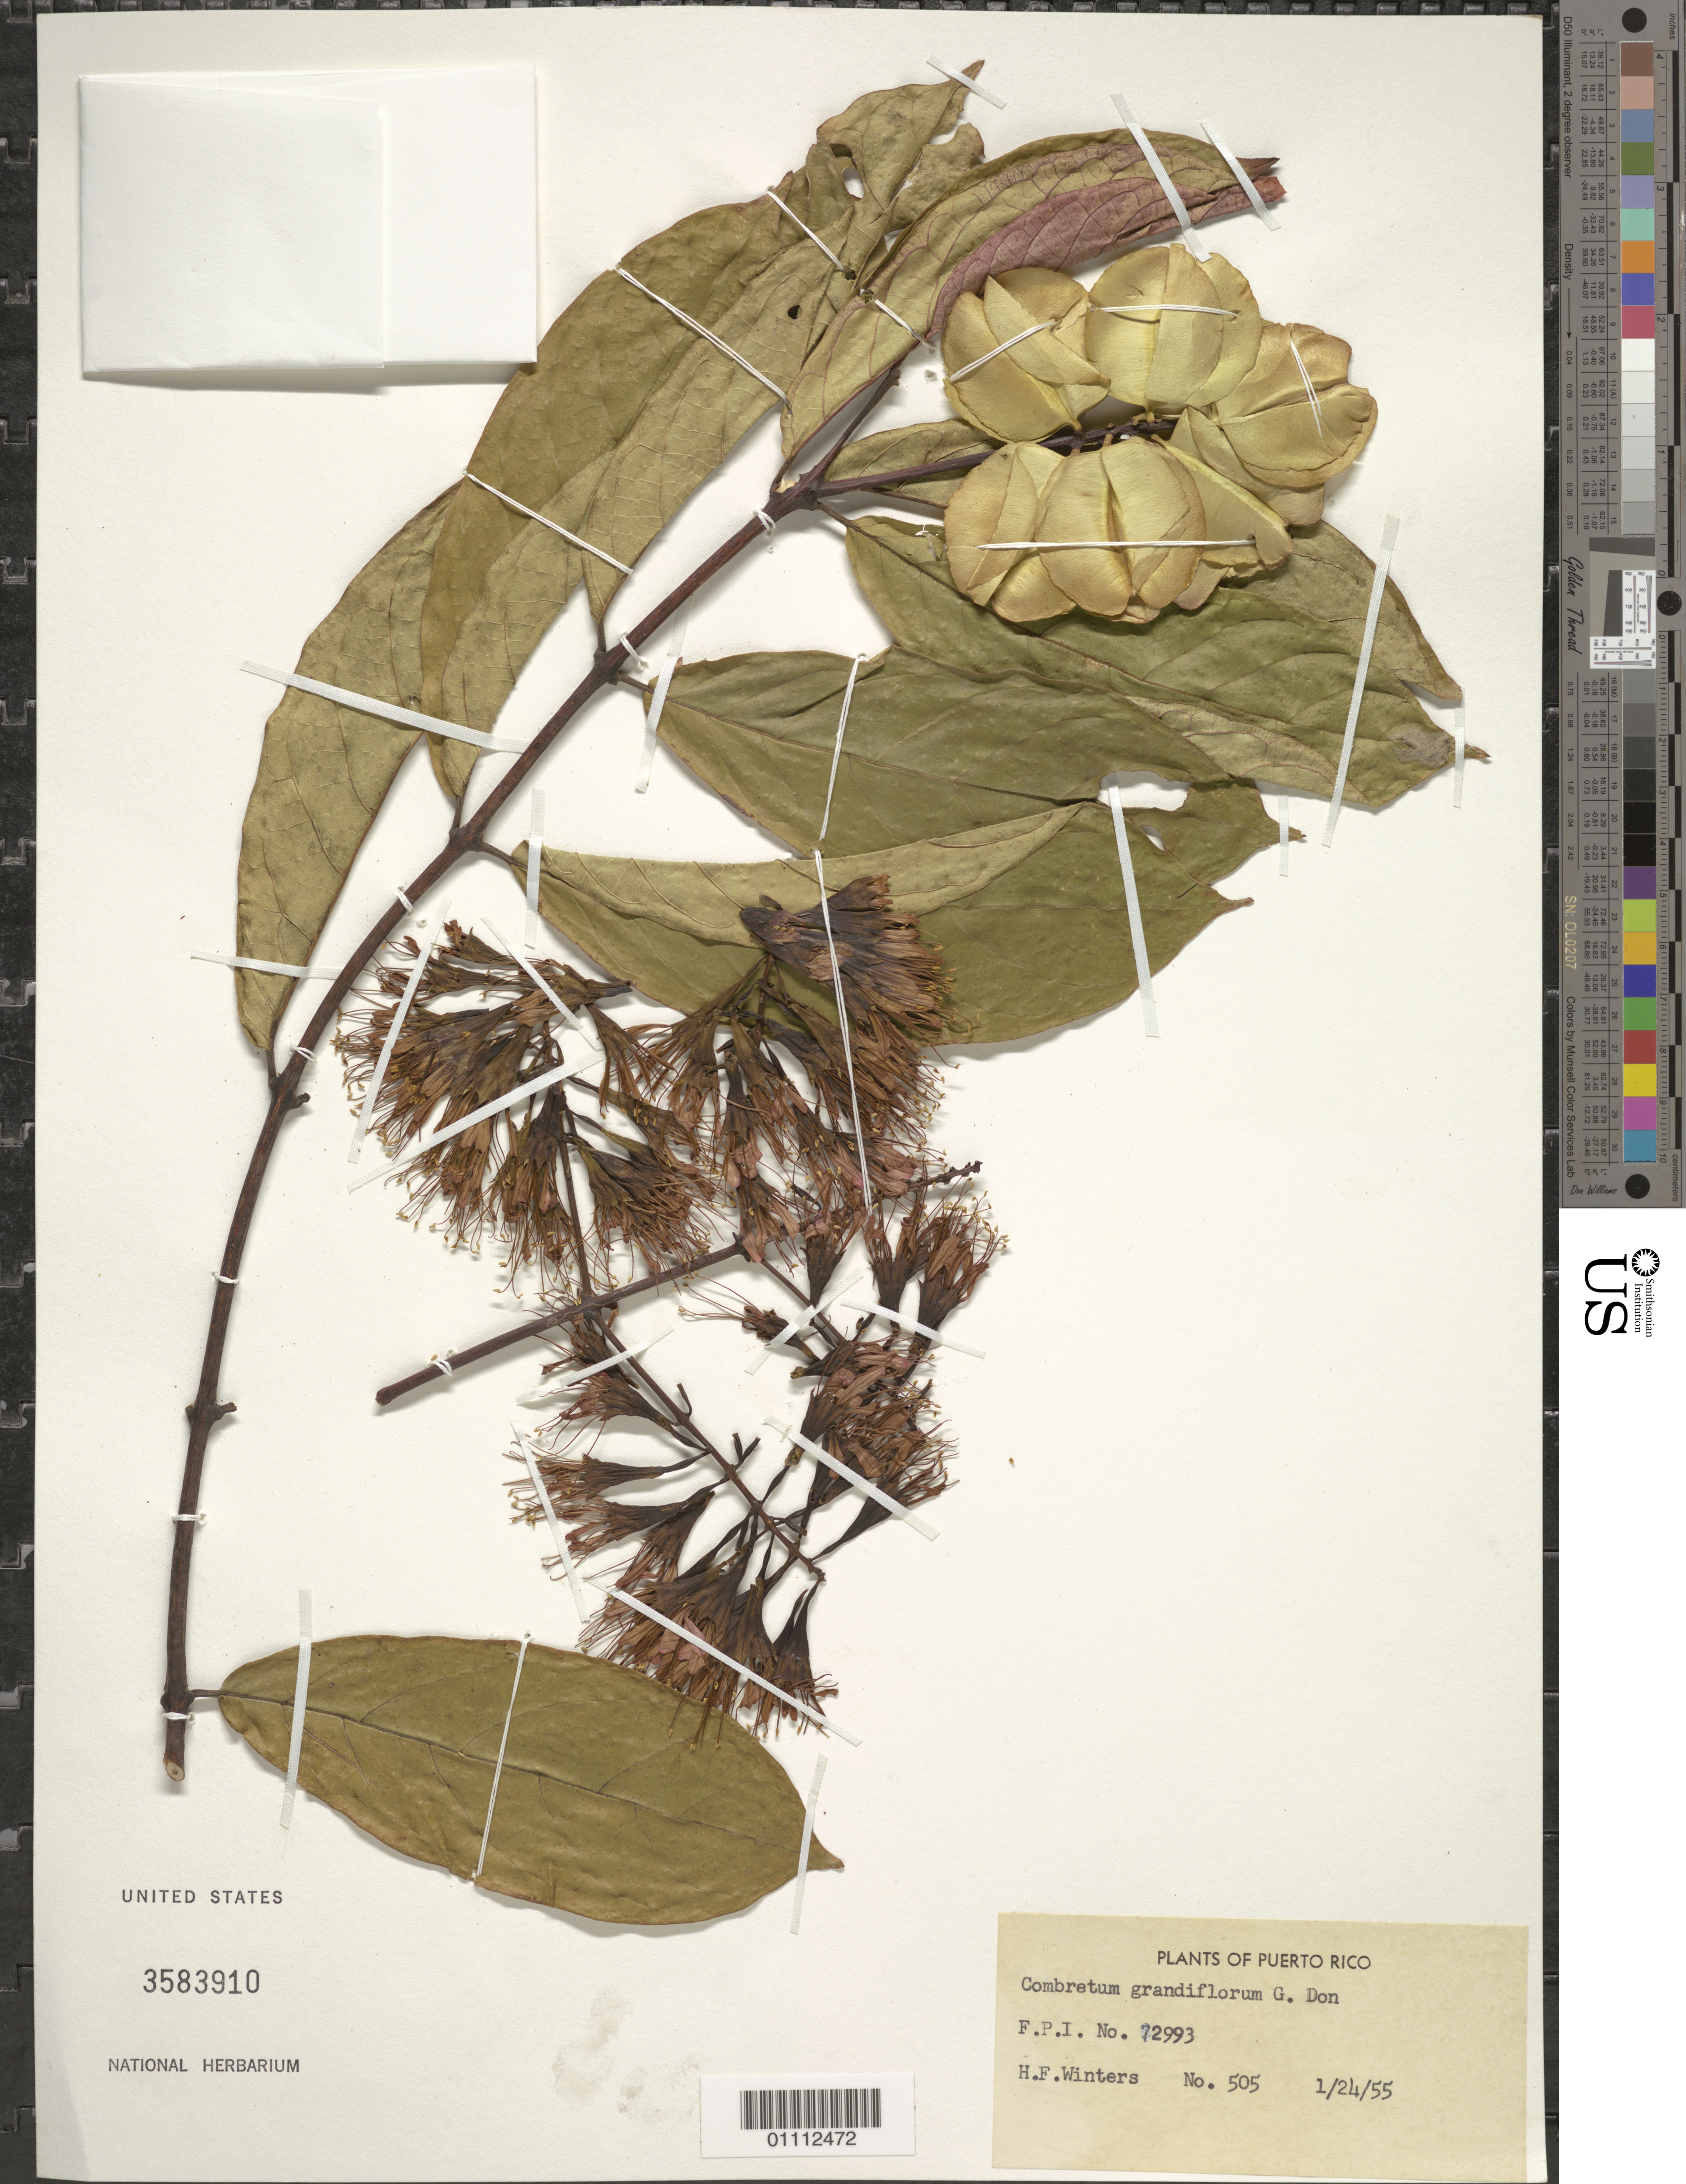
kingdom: Plantae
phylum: Tracheophyta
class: Magnoliopsida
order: Myrtales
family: Combretaceae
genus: Combretum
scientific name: Combretum grandiflorum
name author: G. Don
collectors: H. Winters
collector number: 505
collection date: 1955-01-24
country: Puerto Rico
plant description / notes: F.P.I. No. 72993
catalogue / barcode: US 3583910